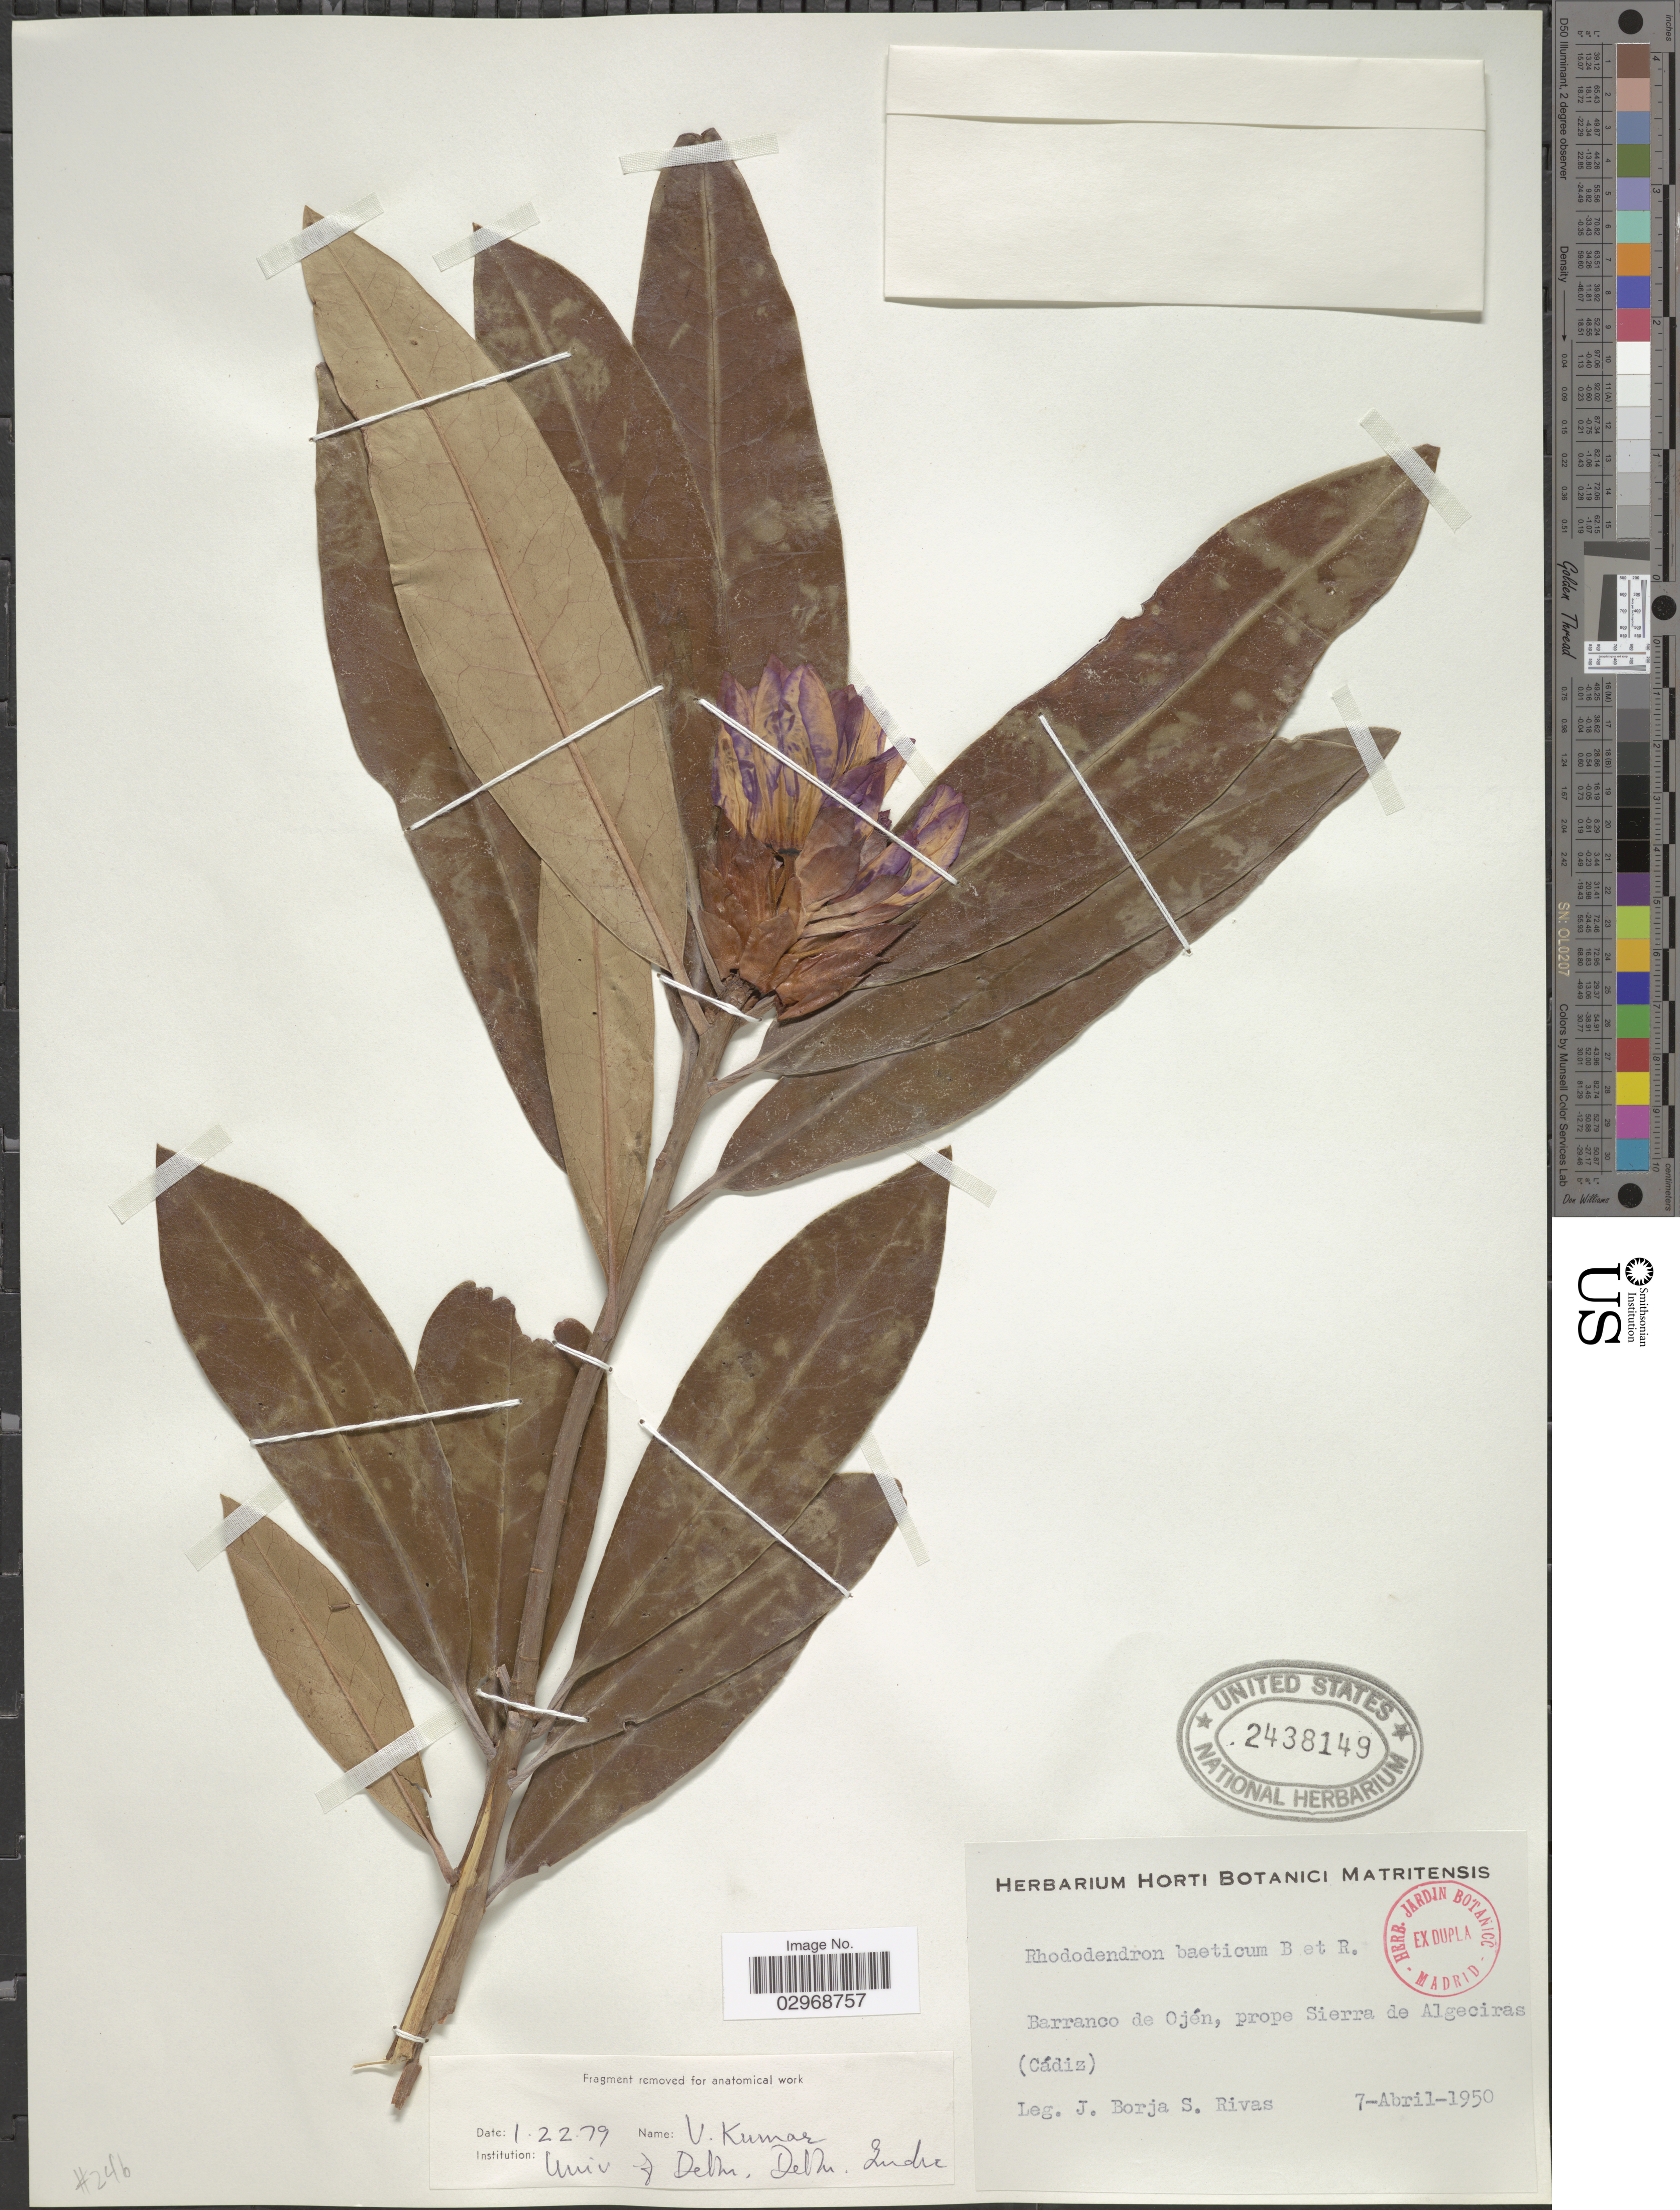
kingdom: Plantae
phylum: Tracheophyta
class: Magnoliopsida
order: Ericales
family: Ericaceae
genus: Rhododendron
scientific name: Rhododendron baeticum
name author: Boiss. & Reut.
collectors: J. Borja & S. Rivas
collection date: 1950-04-07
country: Spain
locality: Barranco de Ojén, prope Sierra de Algeciras (Cadíz).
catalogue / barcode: US 2438149